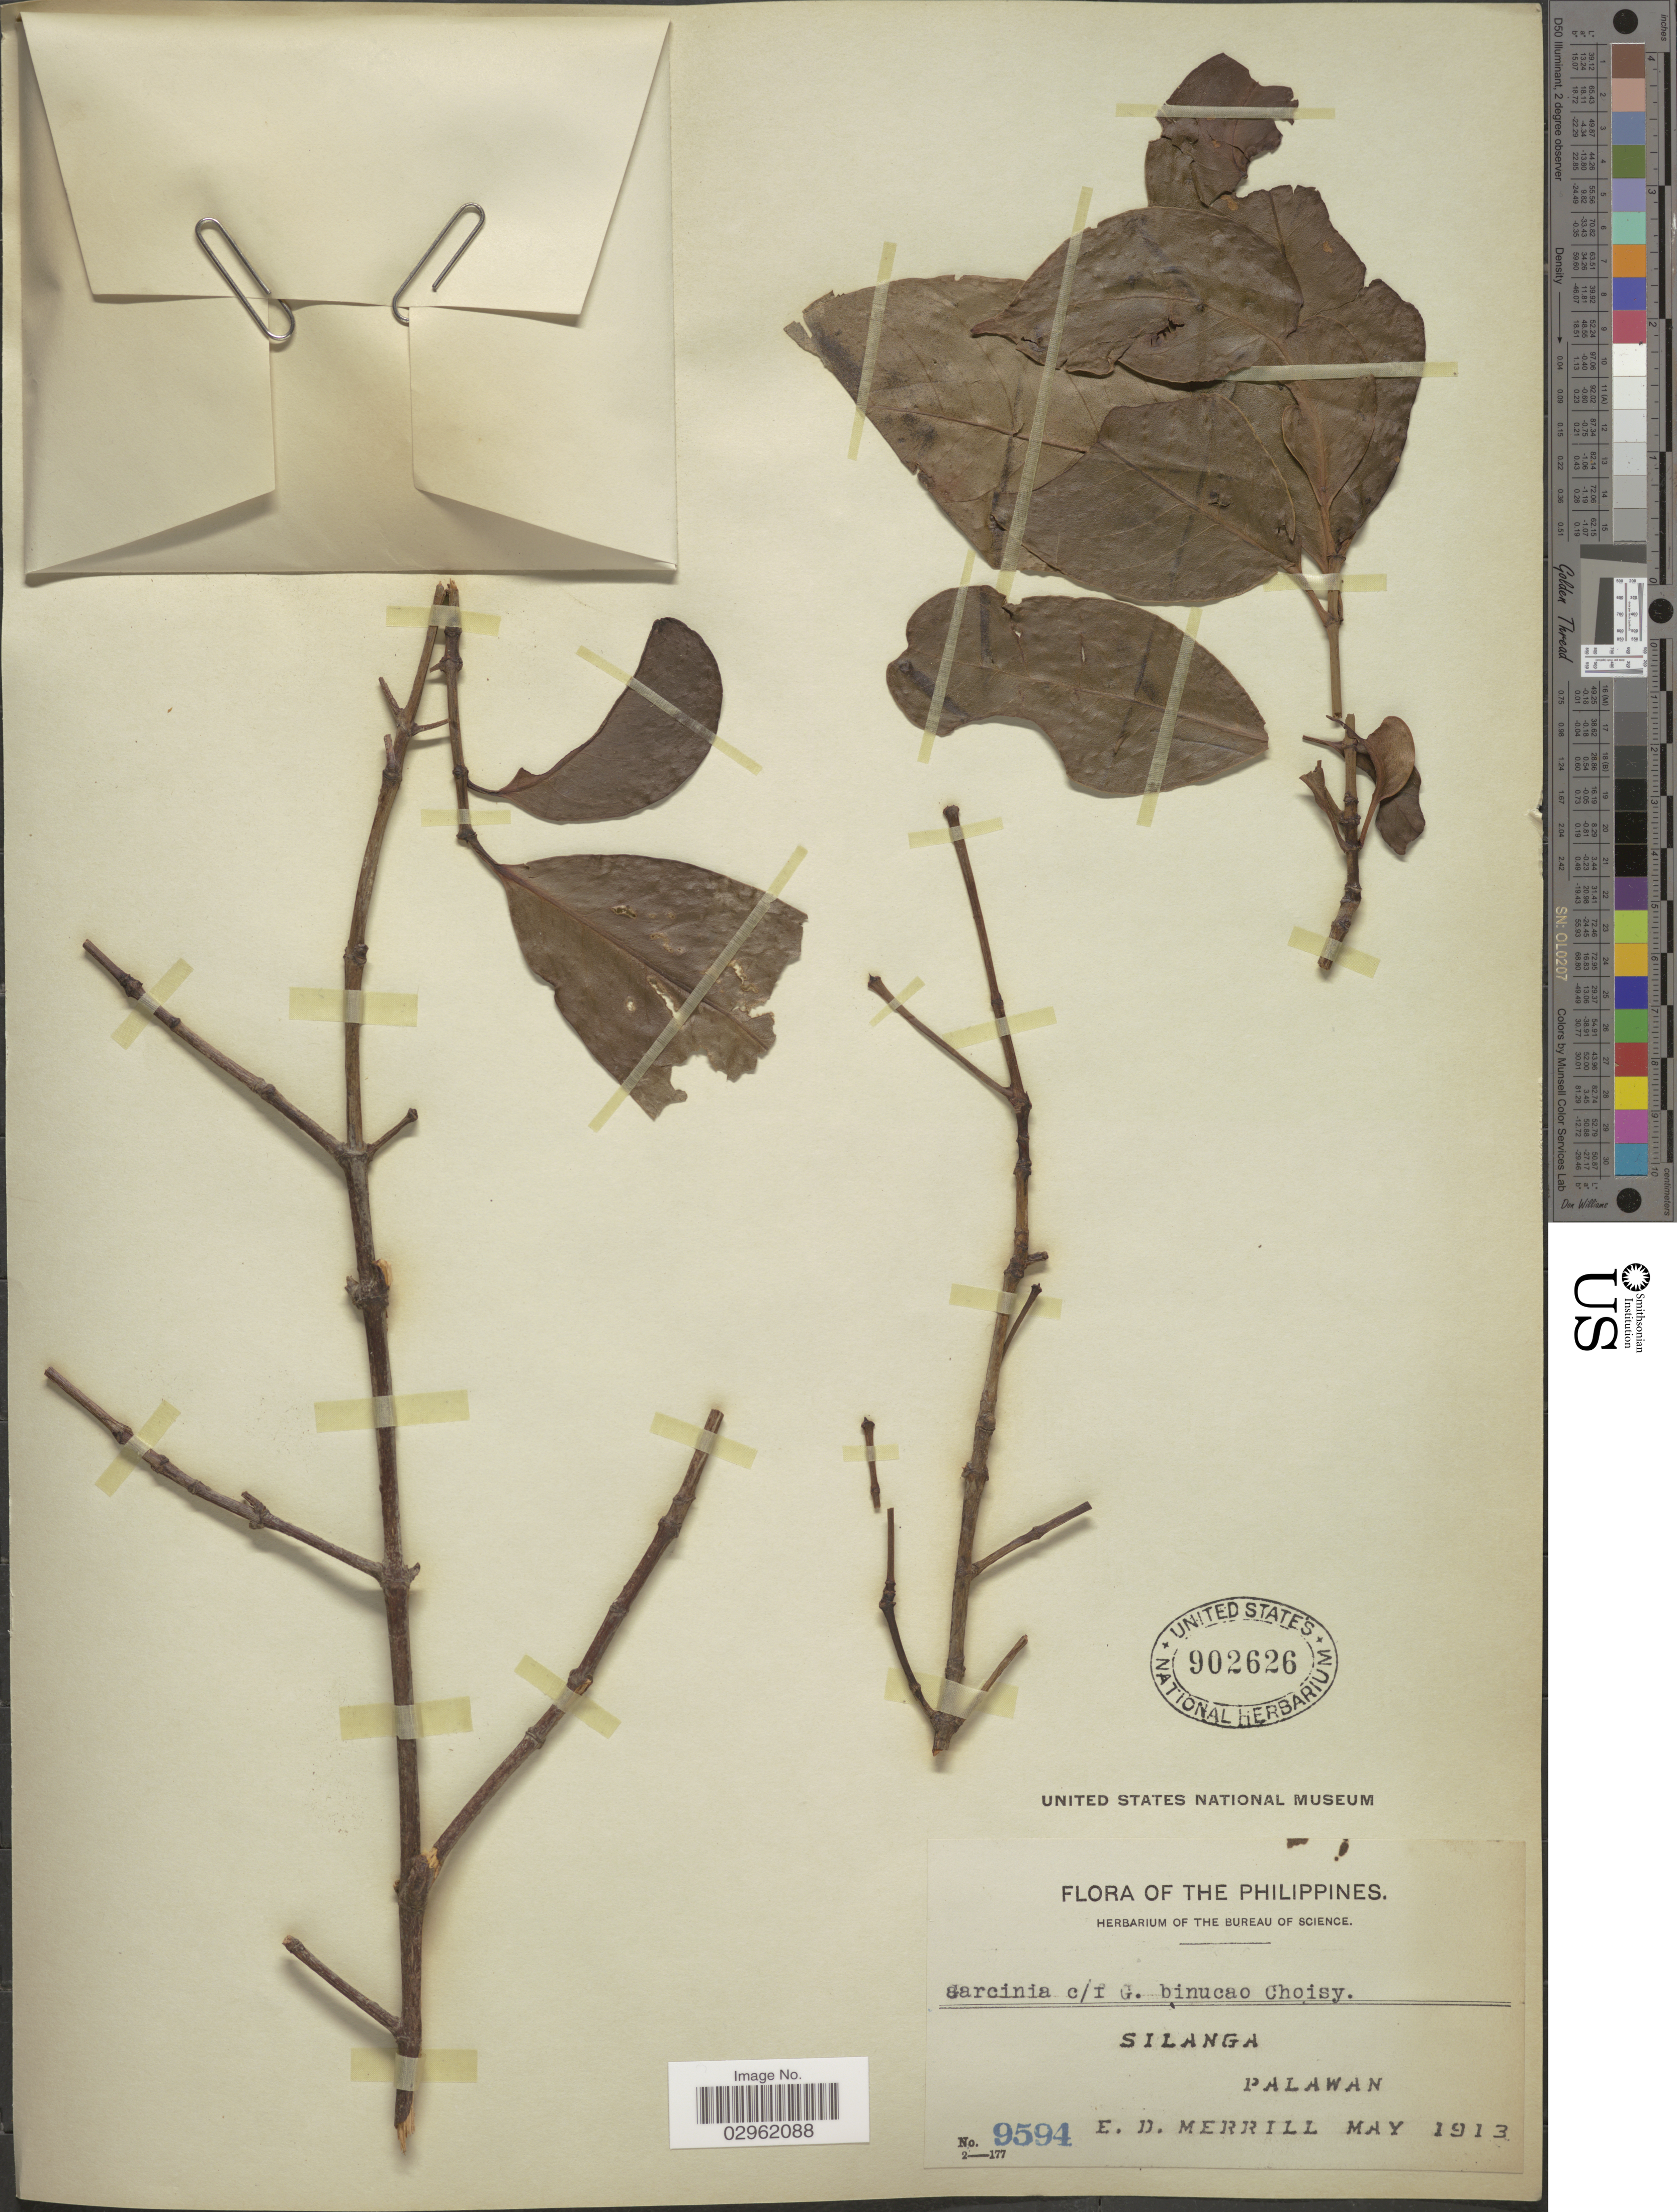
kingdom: Plantae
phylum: Tracheophyta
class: Magnoliopsida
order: Malpighiales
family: Clusiaceae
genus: Garcinia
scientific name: Garcinia binucao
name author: (Blanco) Choisy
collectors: E. D. Merrill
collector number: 9594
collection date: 1913-05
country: Philippines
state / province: Mimaropa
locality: Silanga. Palawan.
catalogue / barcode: US 902626